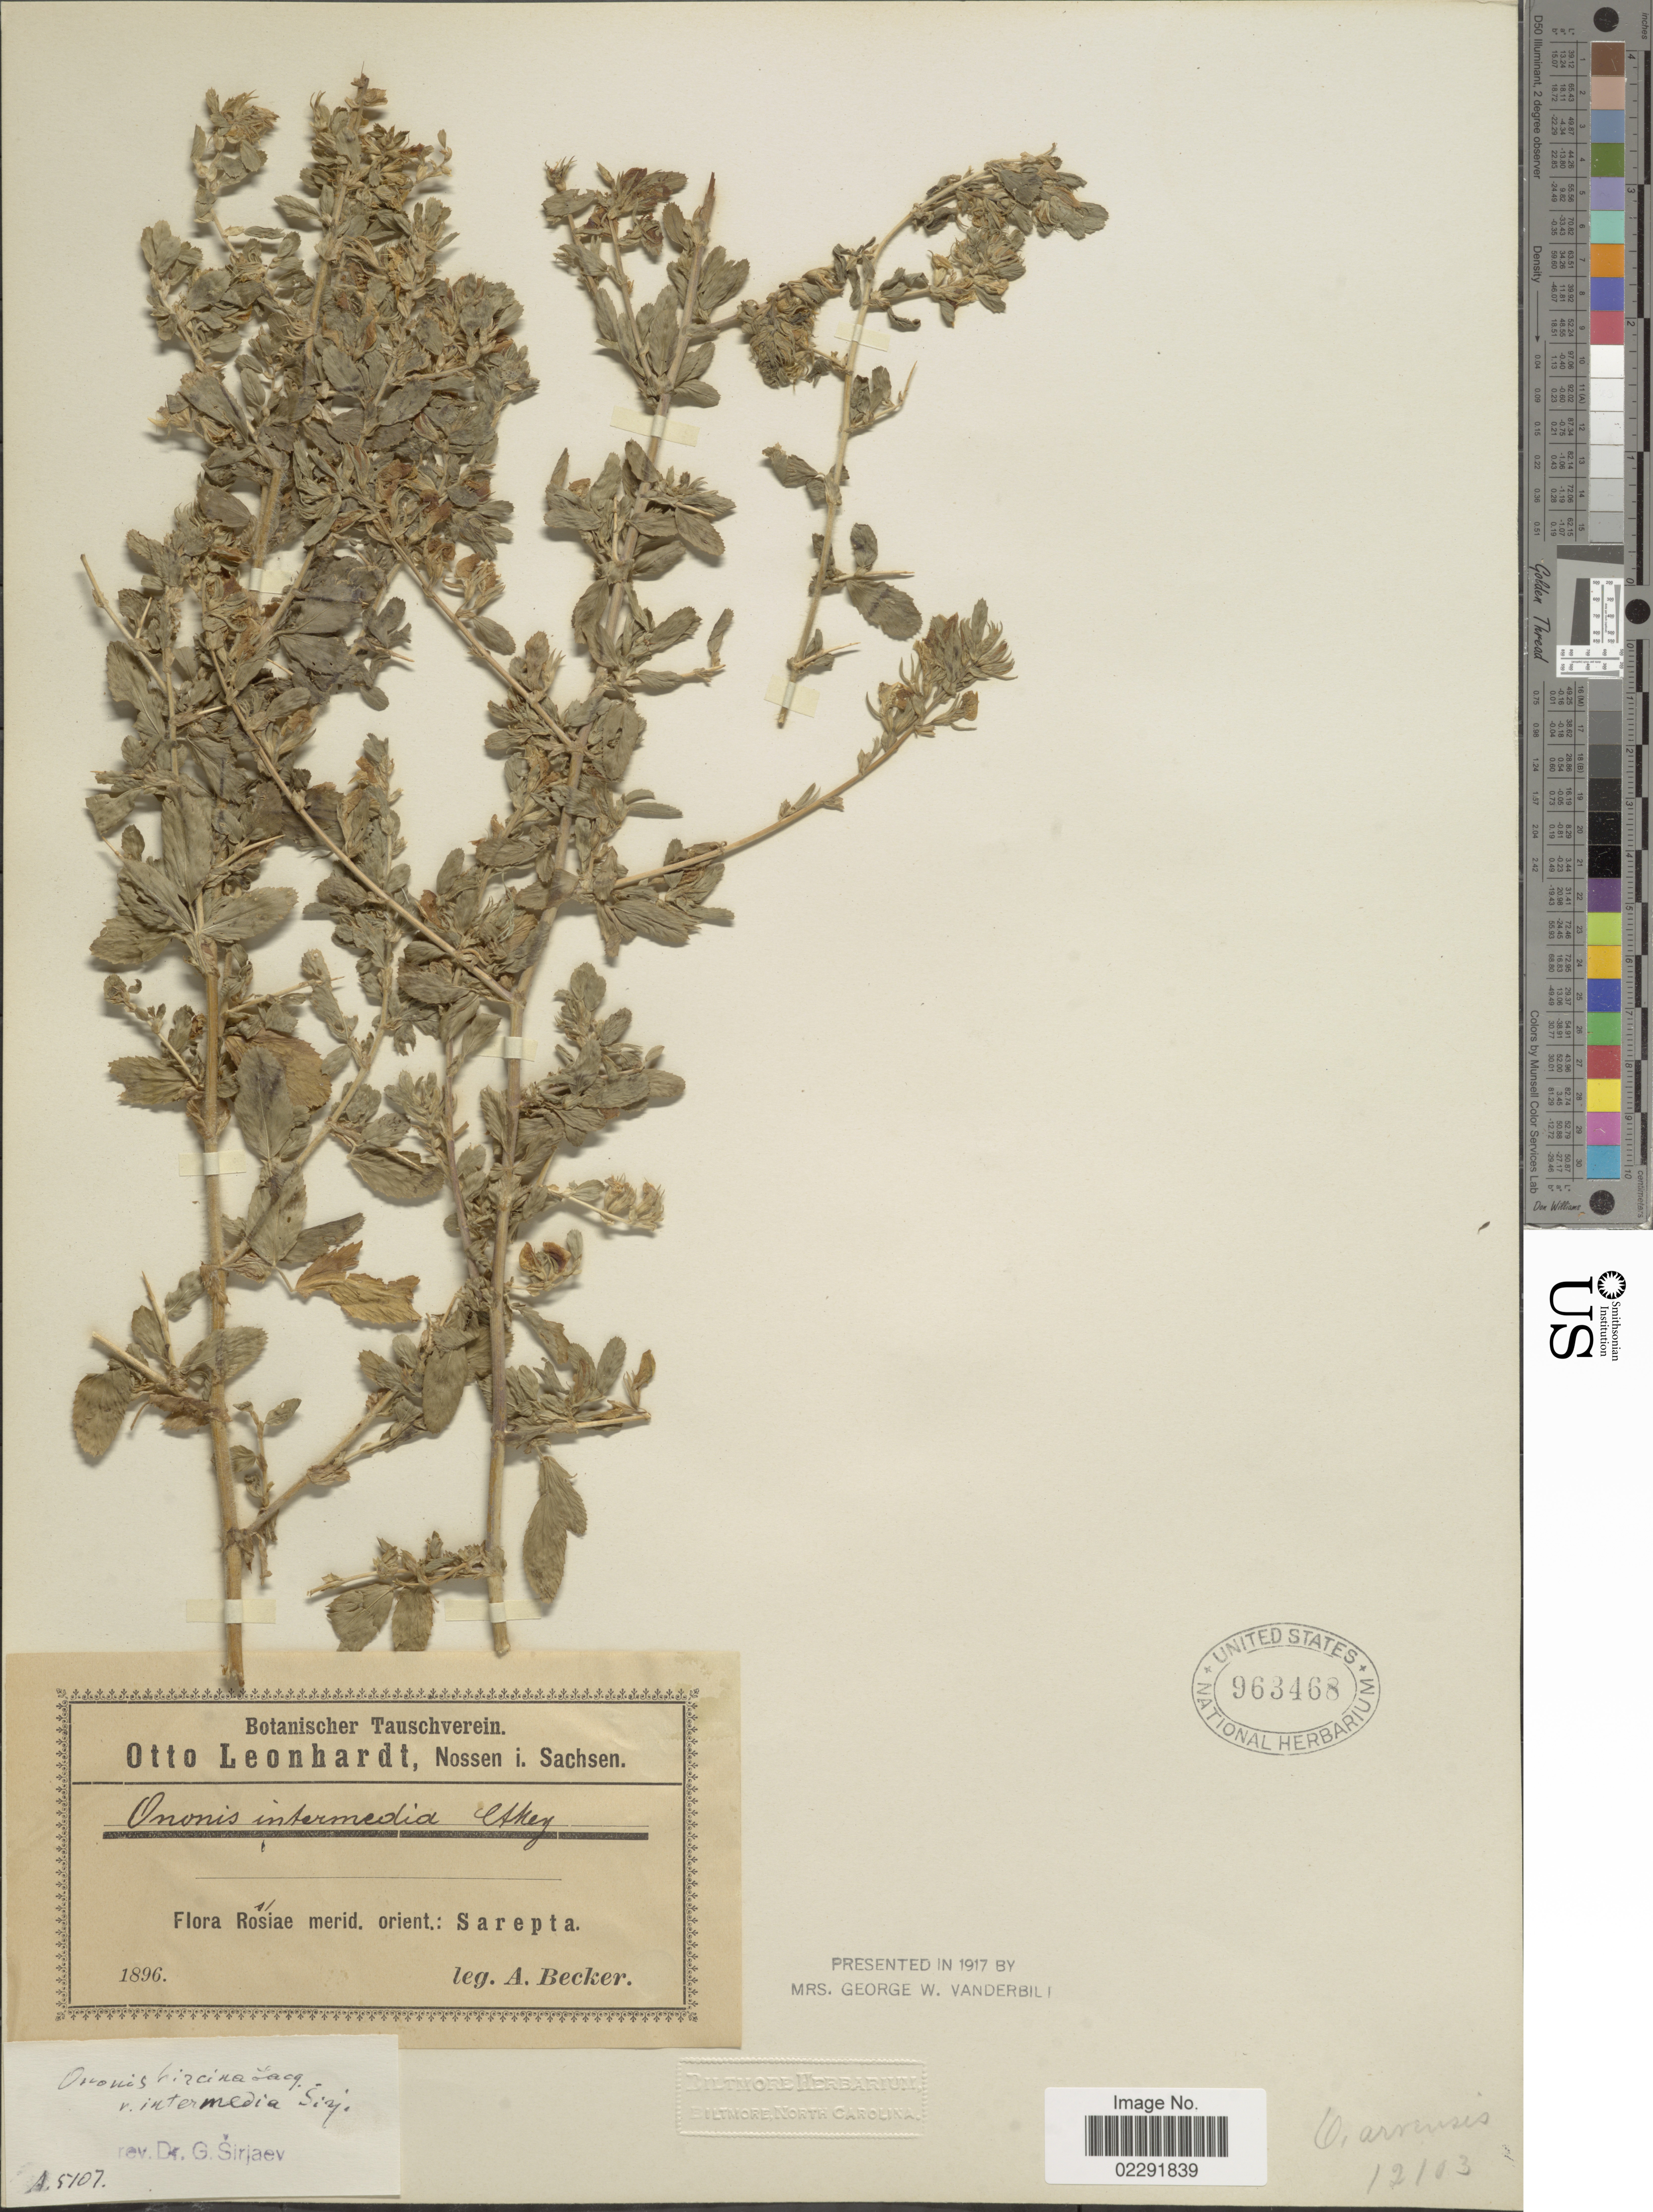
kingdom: Plantae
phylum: Tracheophyta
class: Magnoliopsida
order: Fabales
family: Fabaceae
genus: Ononis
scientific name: Ononis hircina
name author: Jacq.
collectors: A. Becker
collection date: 1896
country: Russian Federation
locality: Rosiae merid. orient.: Sarepta.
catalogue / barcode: US 963468